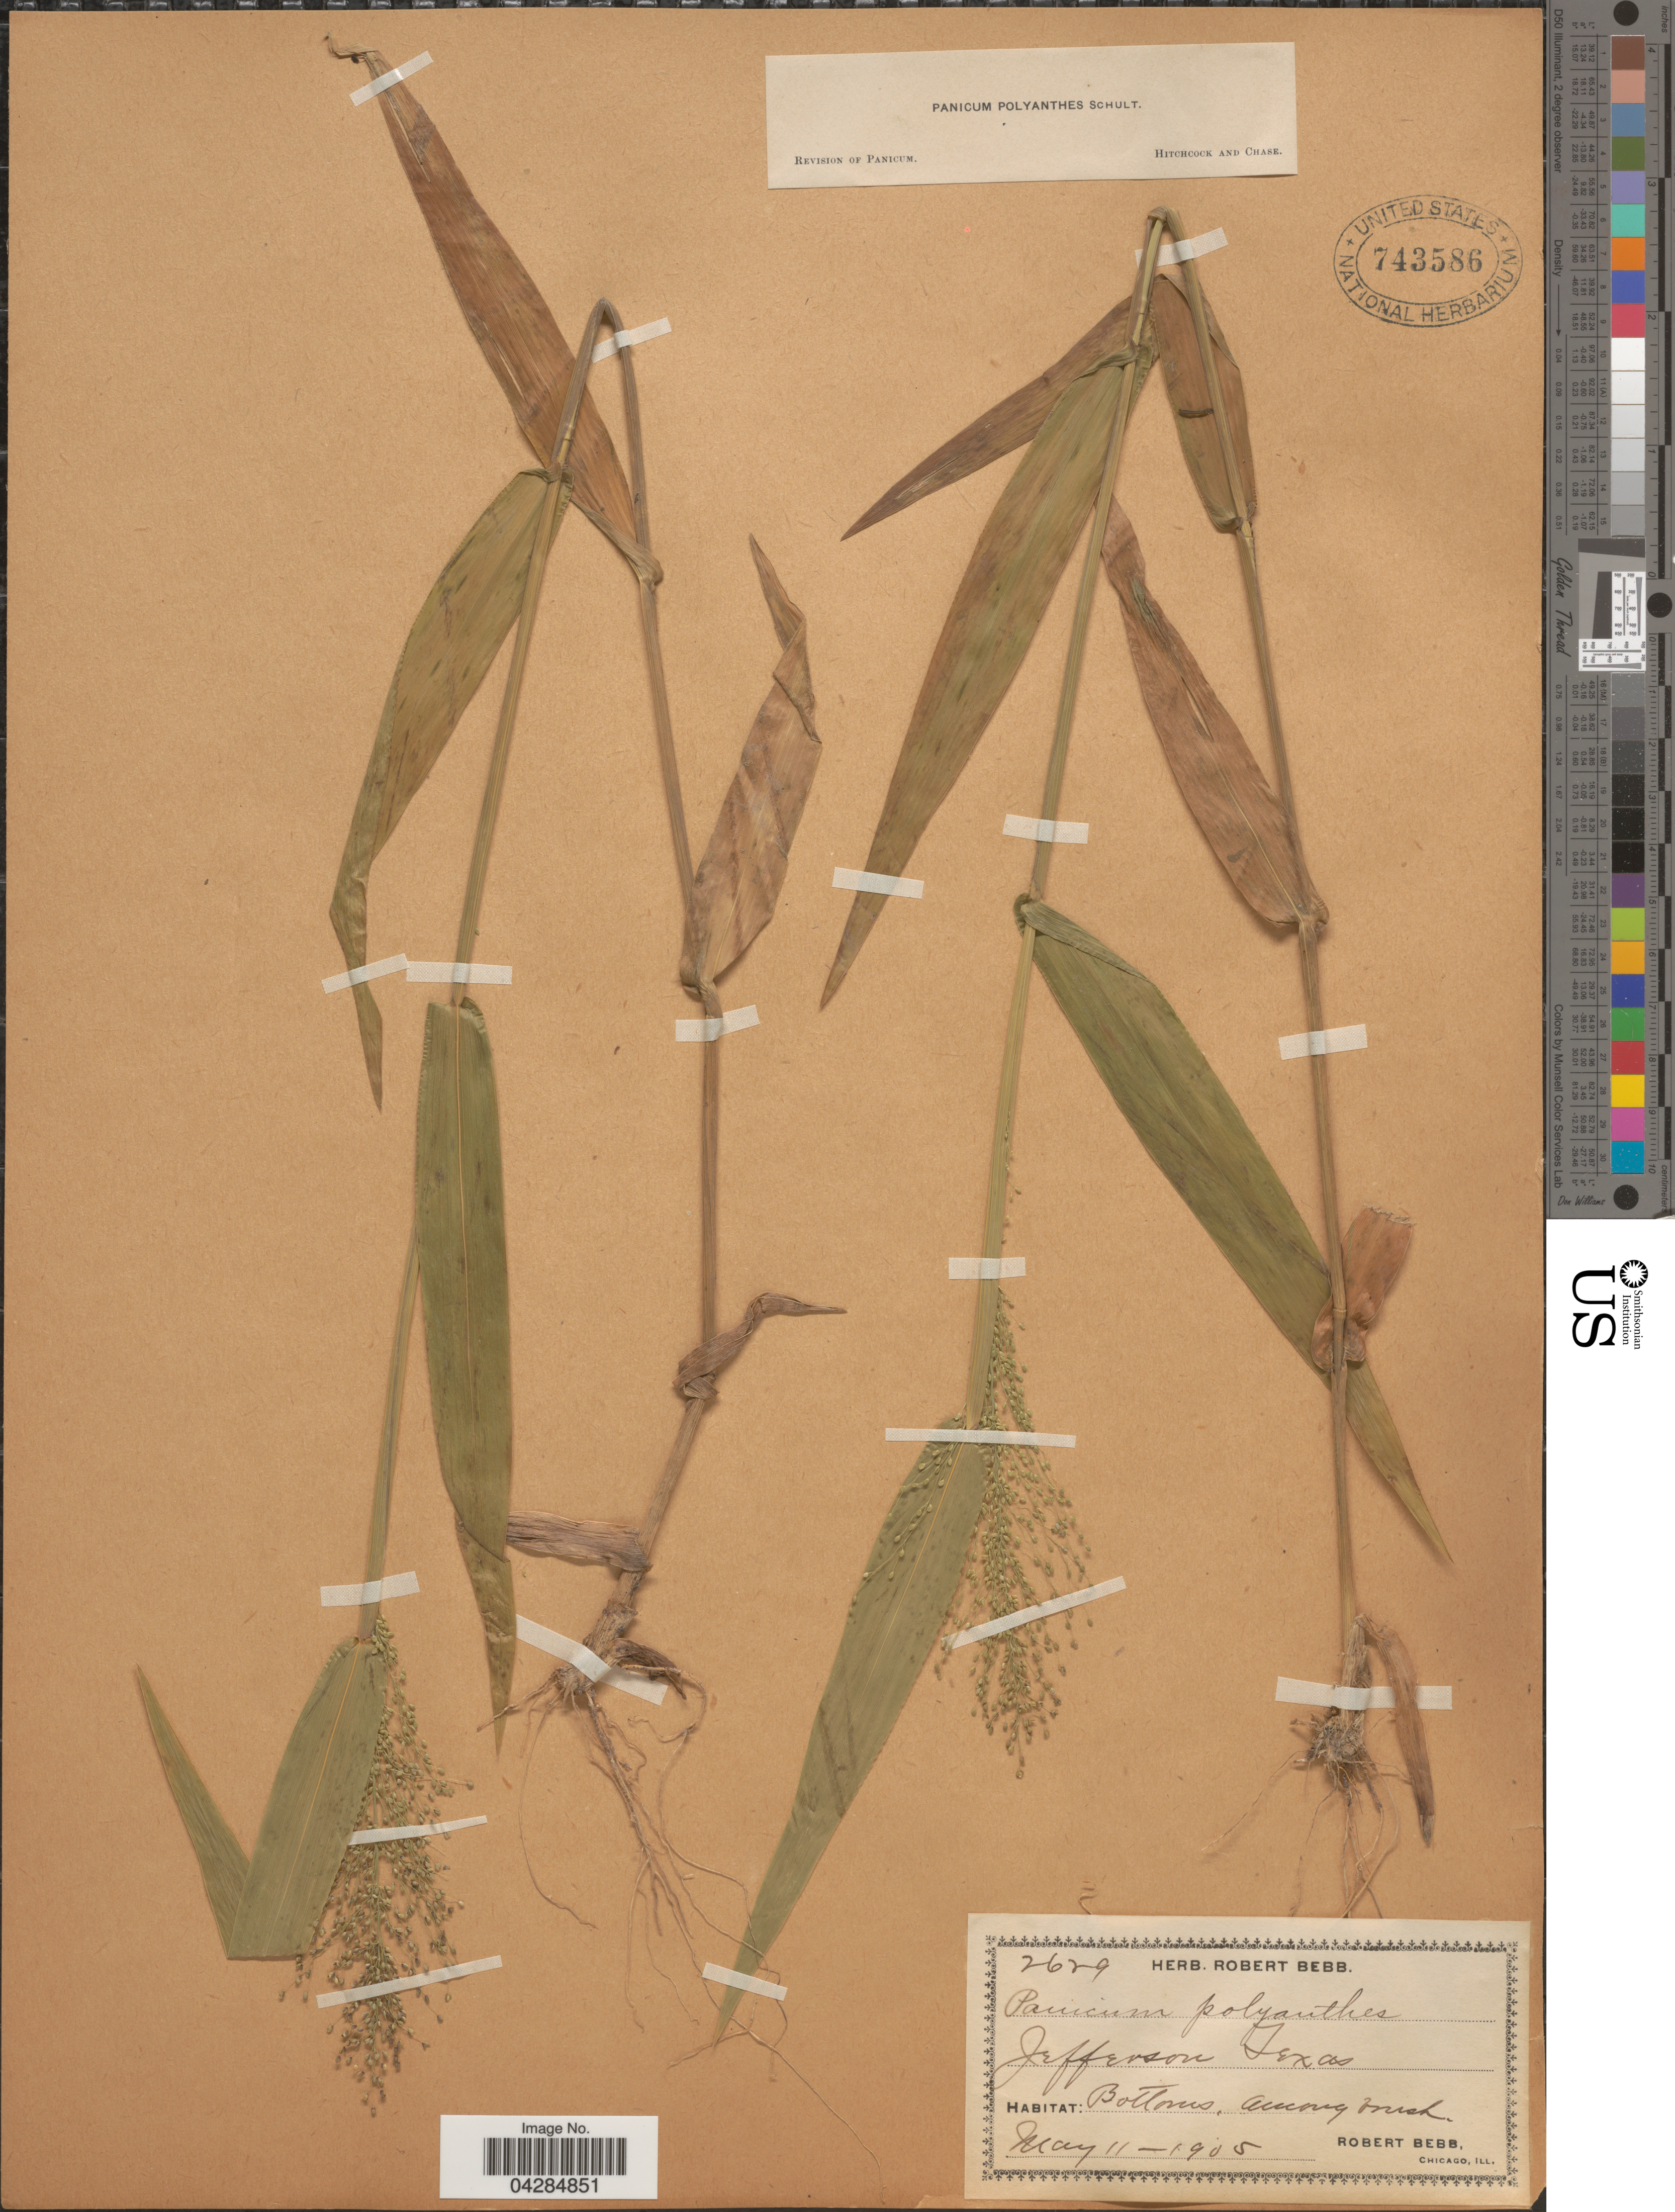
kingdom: Plantae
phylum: Tracheophyta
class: Liliopsida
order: Poales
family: Poaceae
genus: Dichanthelium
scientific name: Dichanthelium polyanthes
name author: (Schult.) Mohlenbr.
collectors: R. Bebb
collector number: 2629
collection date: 1905-05-11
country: United States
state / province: Texas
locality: Jefferson.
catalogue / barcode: US 743586